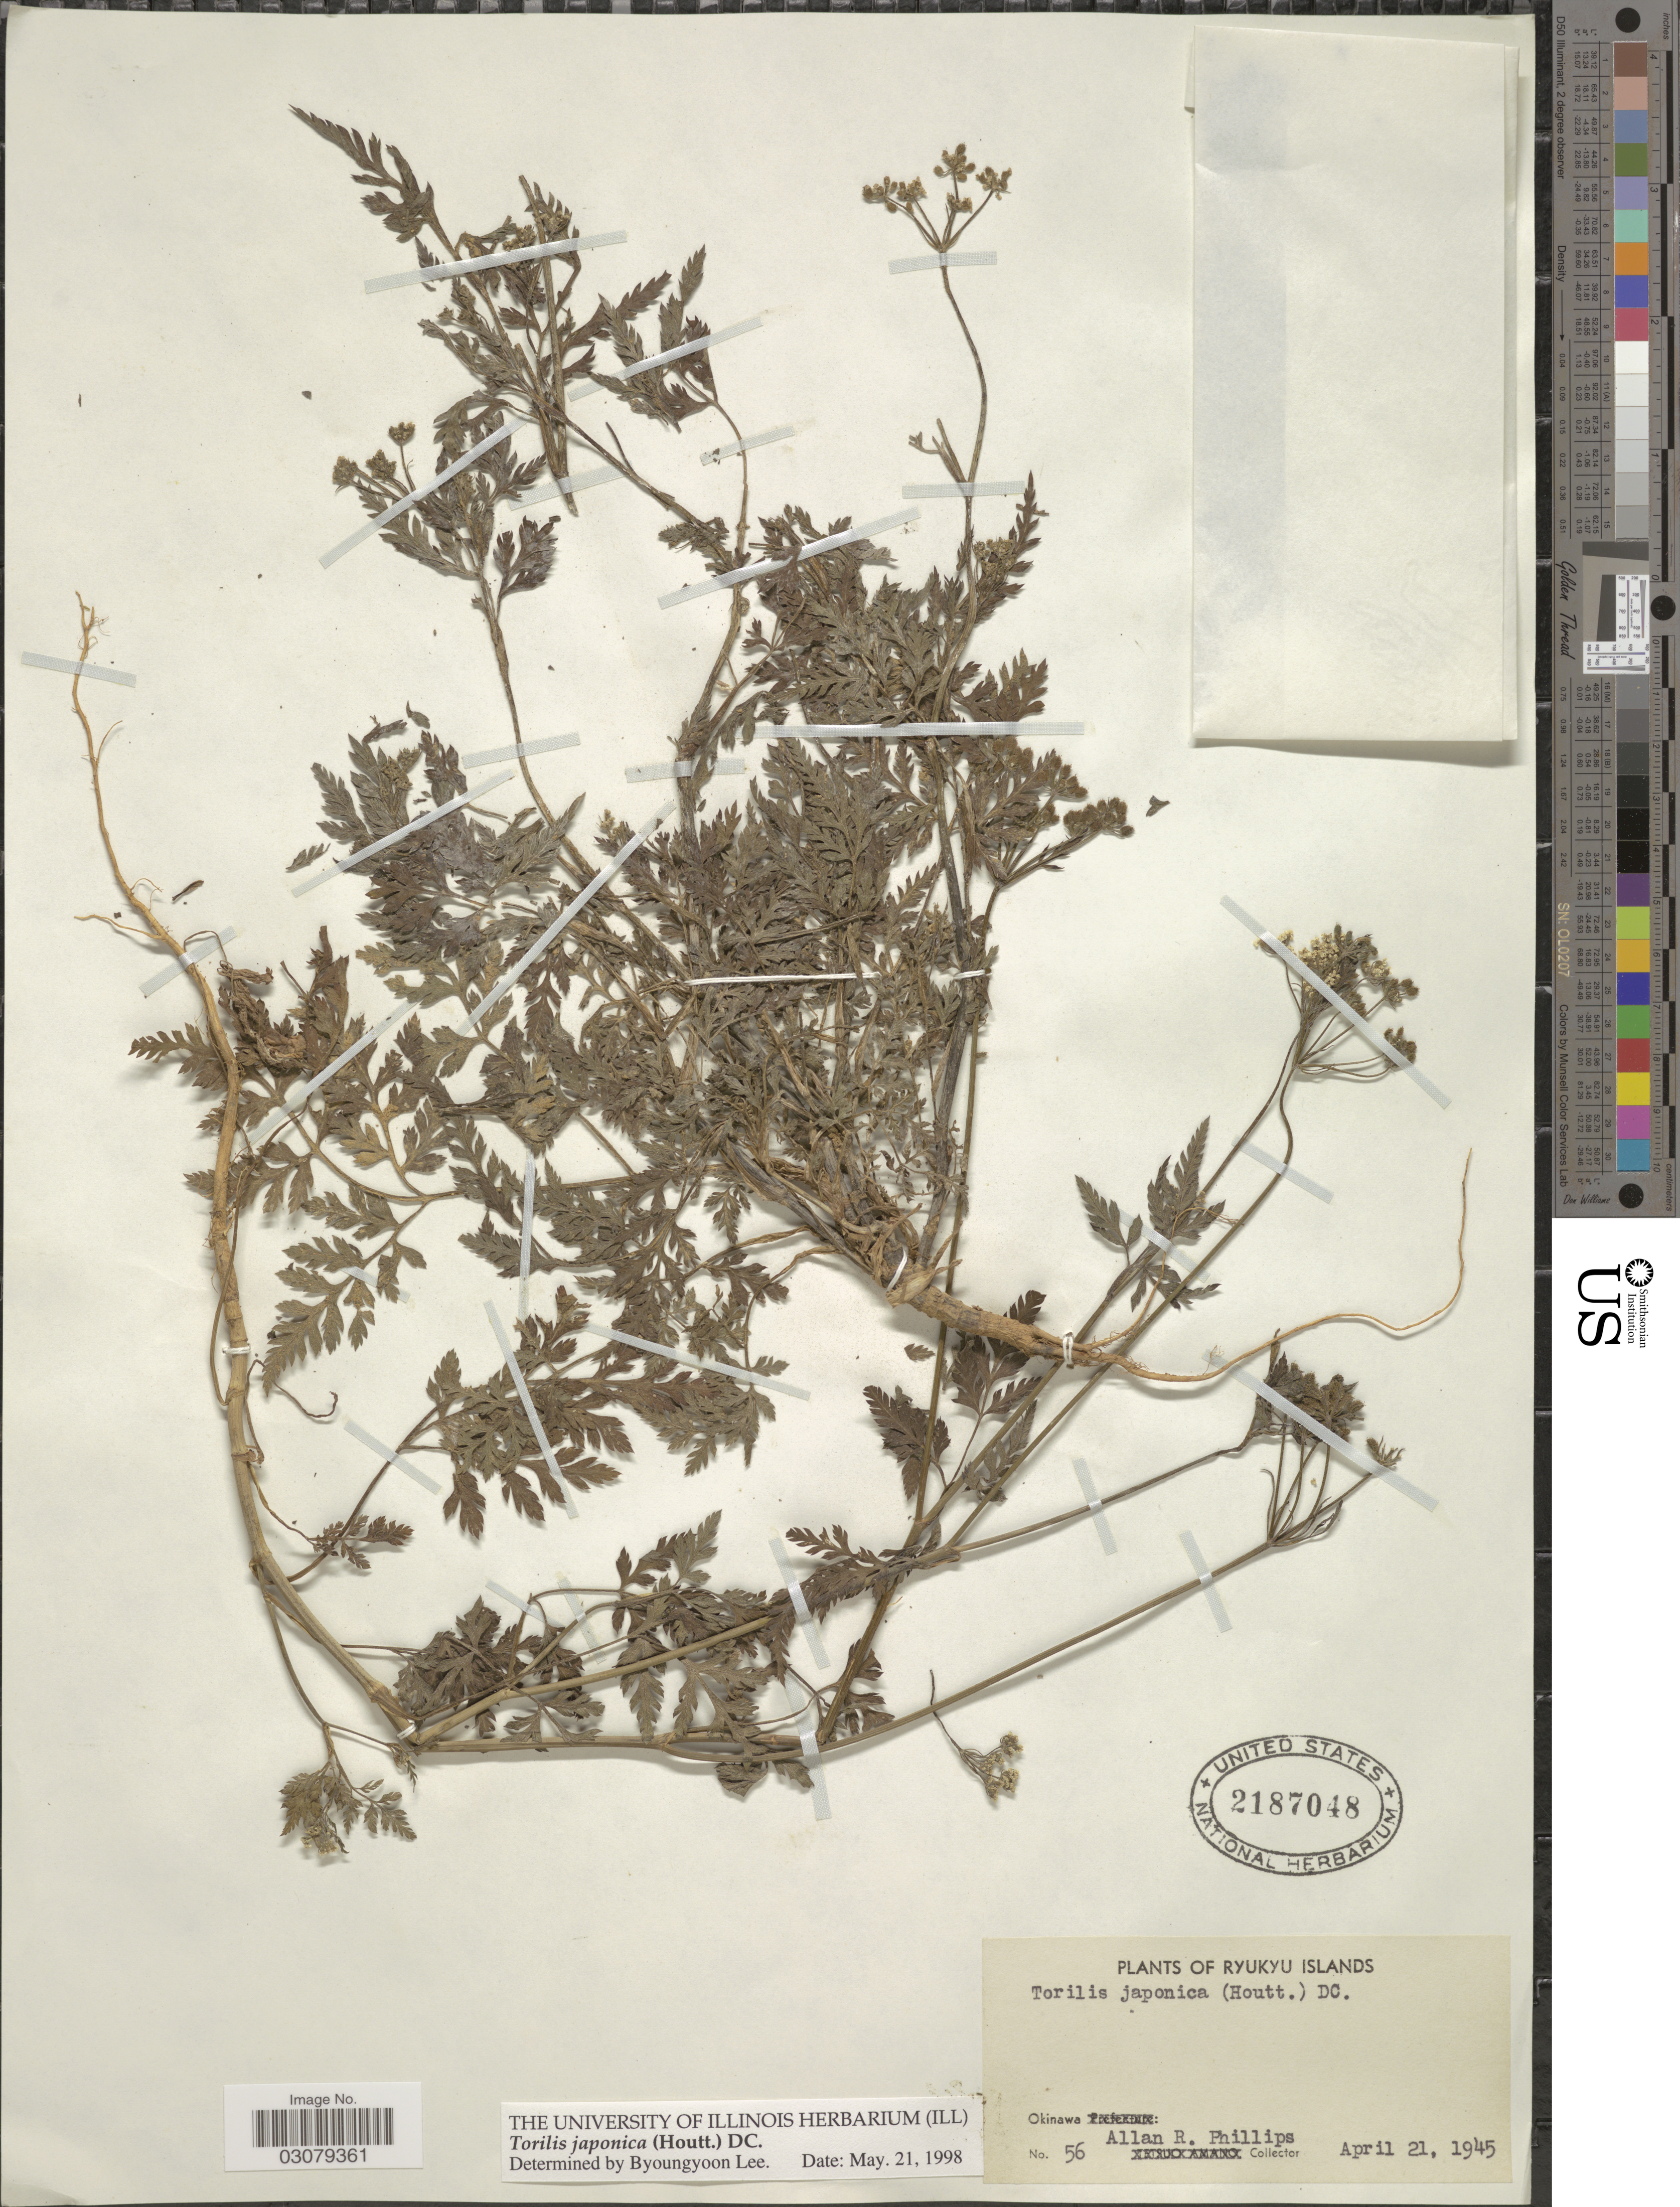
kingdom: Plantae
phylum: Tracheophyta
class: Magnoliopsida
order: Apiales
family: Apiaceae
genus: Torilis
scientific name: Torilis japonica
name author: (Houtt.) DC.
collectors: A. R. Phillips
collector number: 56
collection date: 1945-04-21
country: Japan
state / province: Okinawa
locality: Ryukyu Islands.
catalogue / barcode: US 2187048